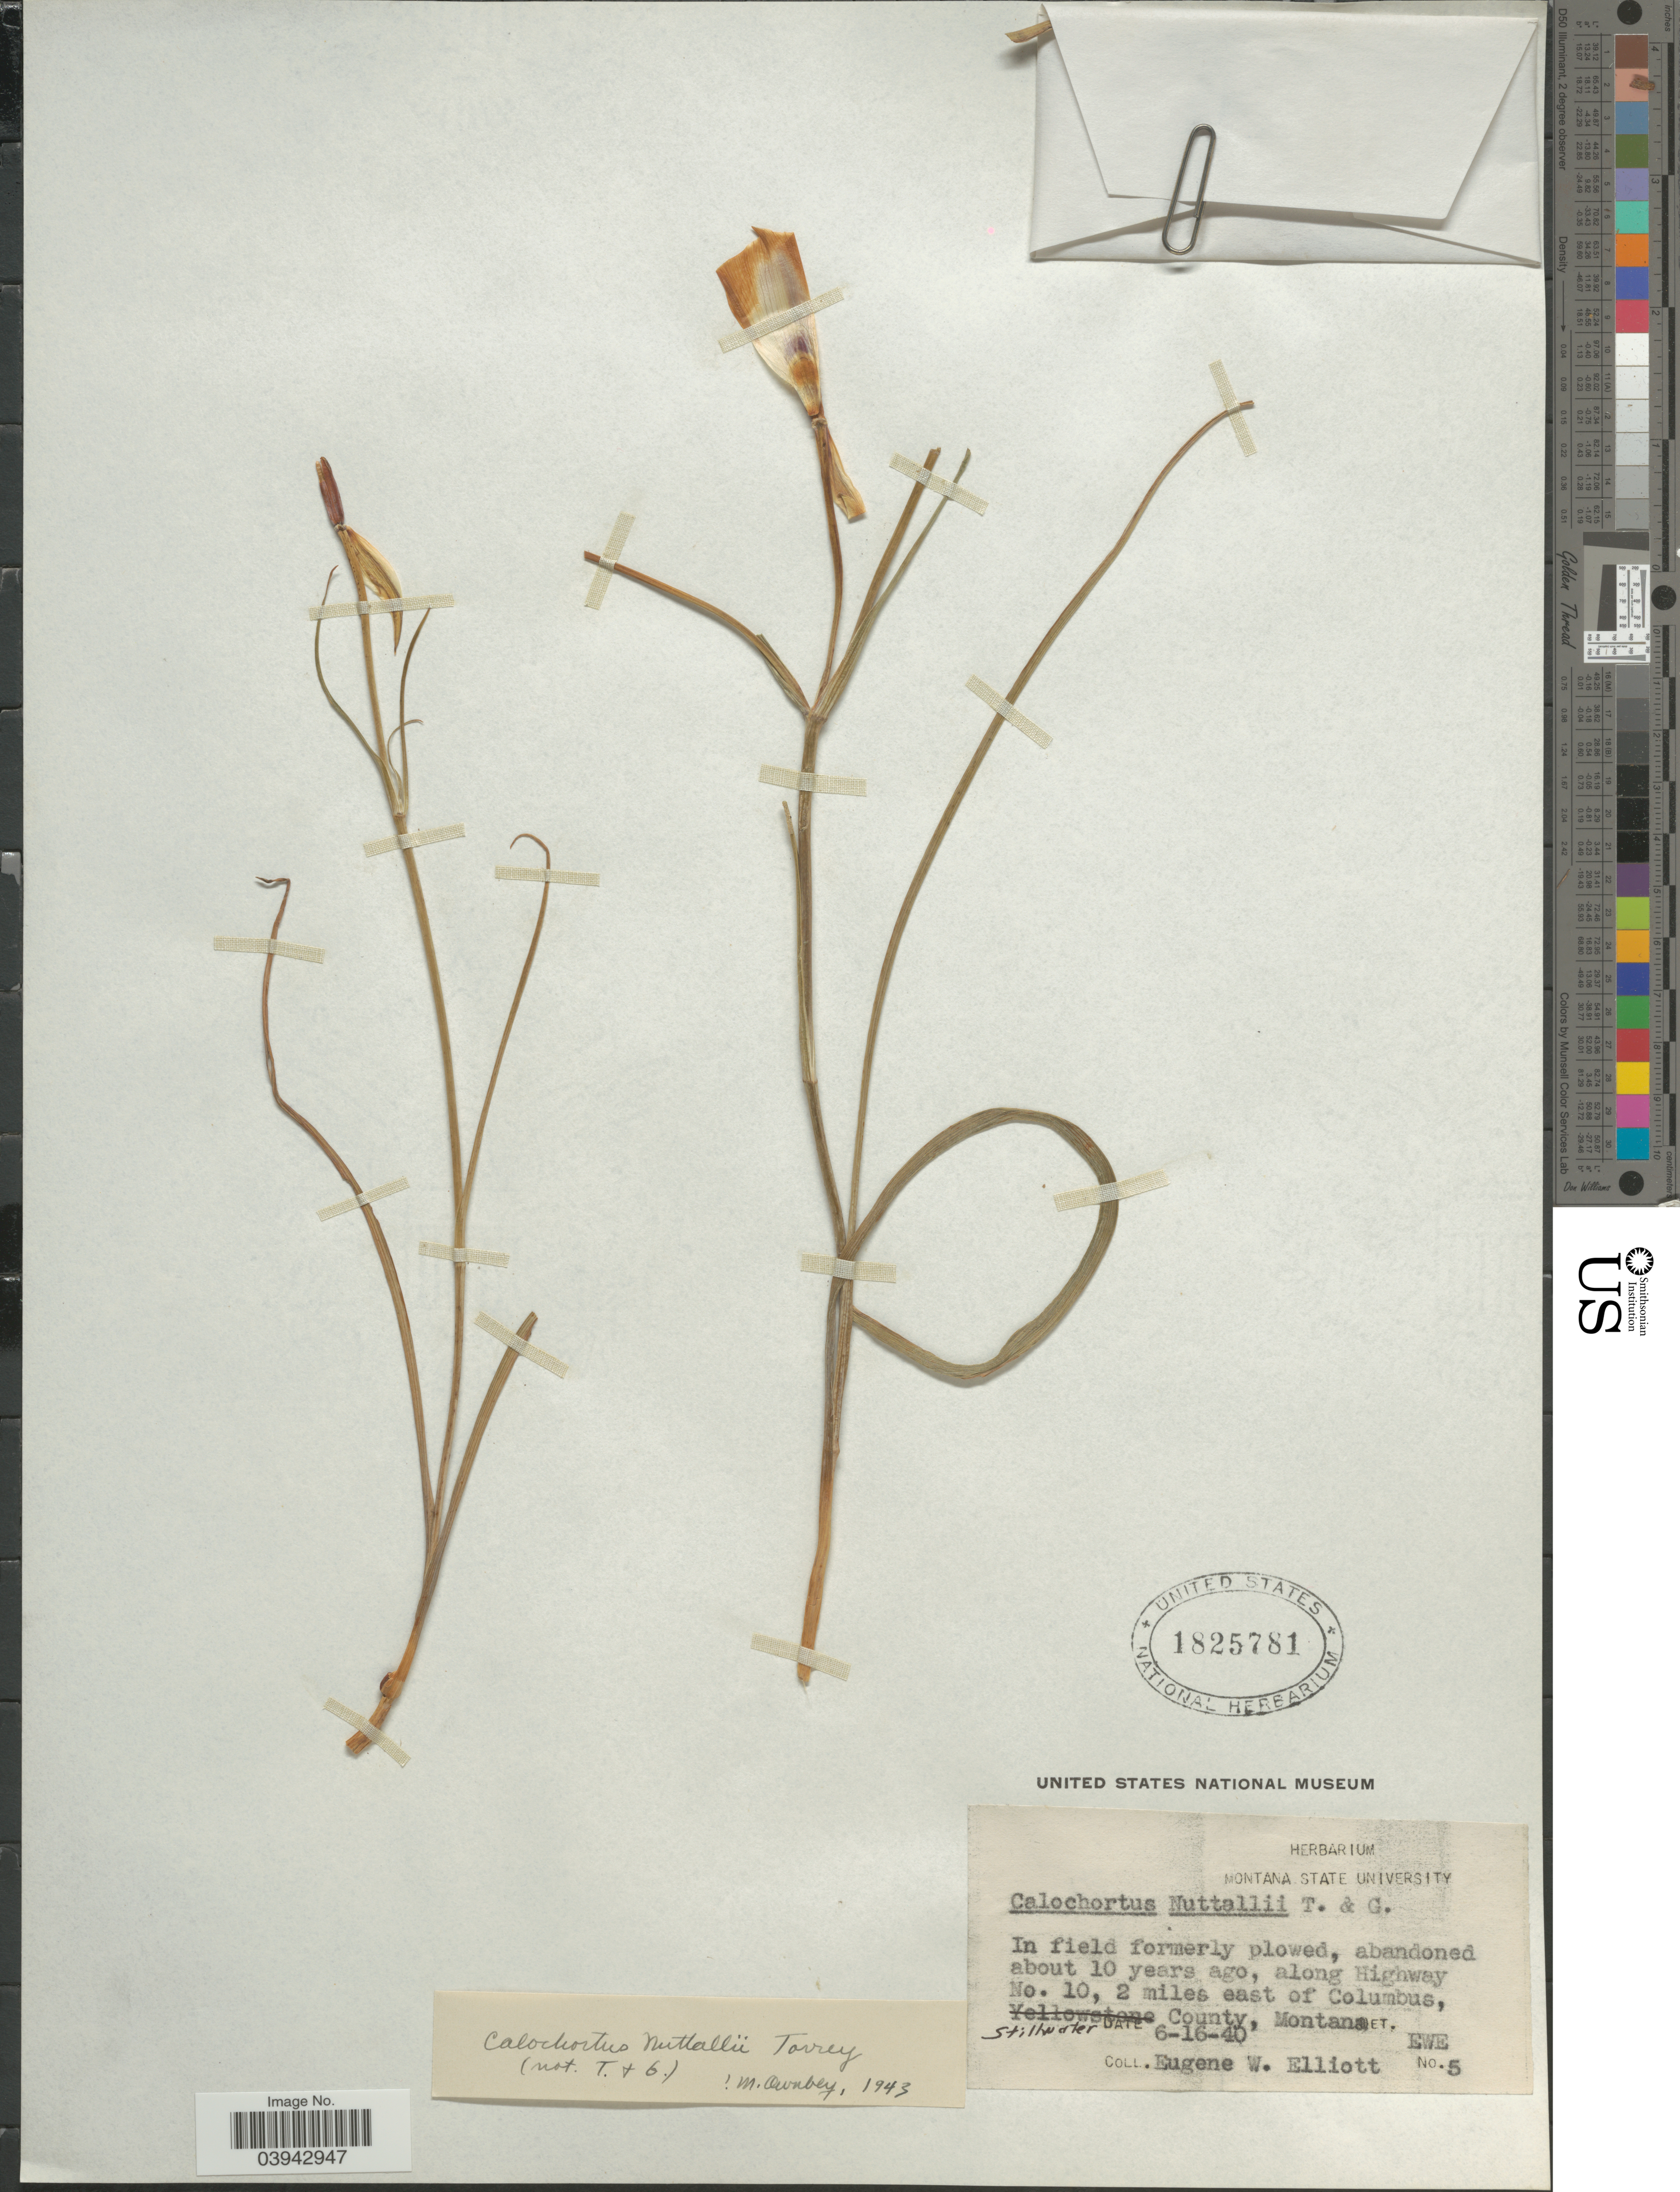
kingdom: Plantae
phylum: Tracheophyta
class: Liliopsida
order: Liliales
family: Liliaceae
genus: Calochortus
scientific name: Calochortus nuttallii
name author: Torr.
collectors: E. Elliott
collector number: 5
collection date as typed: Transcribed d/m/y: 16/6/40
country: United States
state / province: Montana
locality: Along Highway No. 10, 2 miles east of Columbus, Stillwater County.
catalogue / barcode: US 1825781